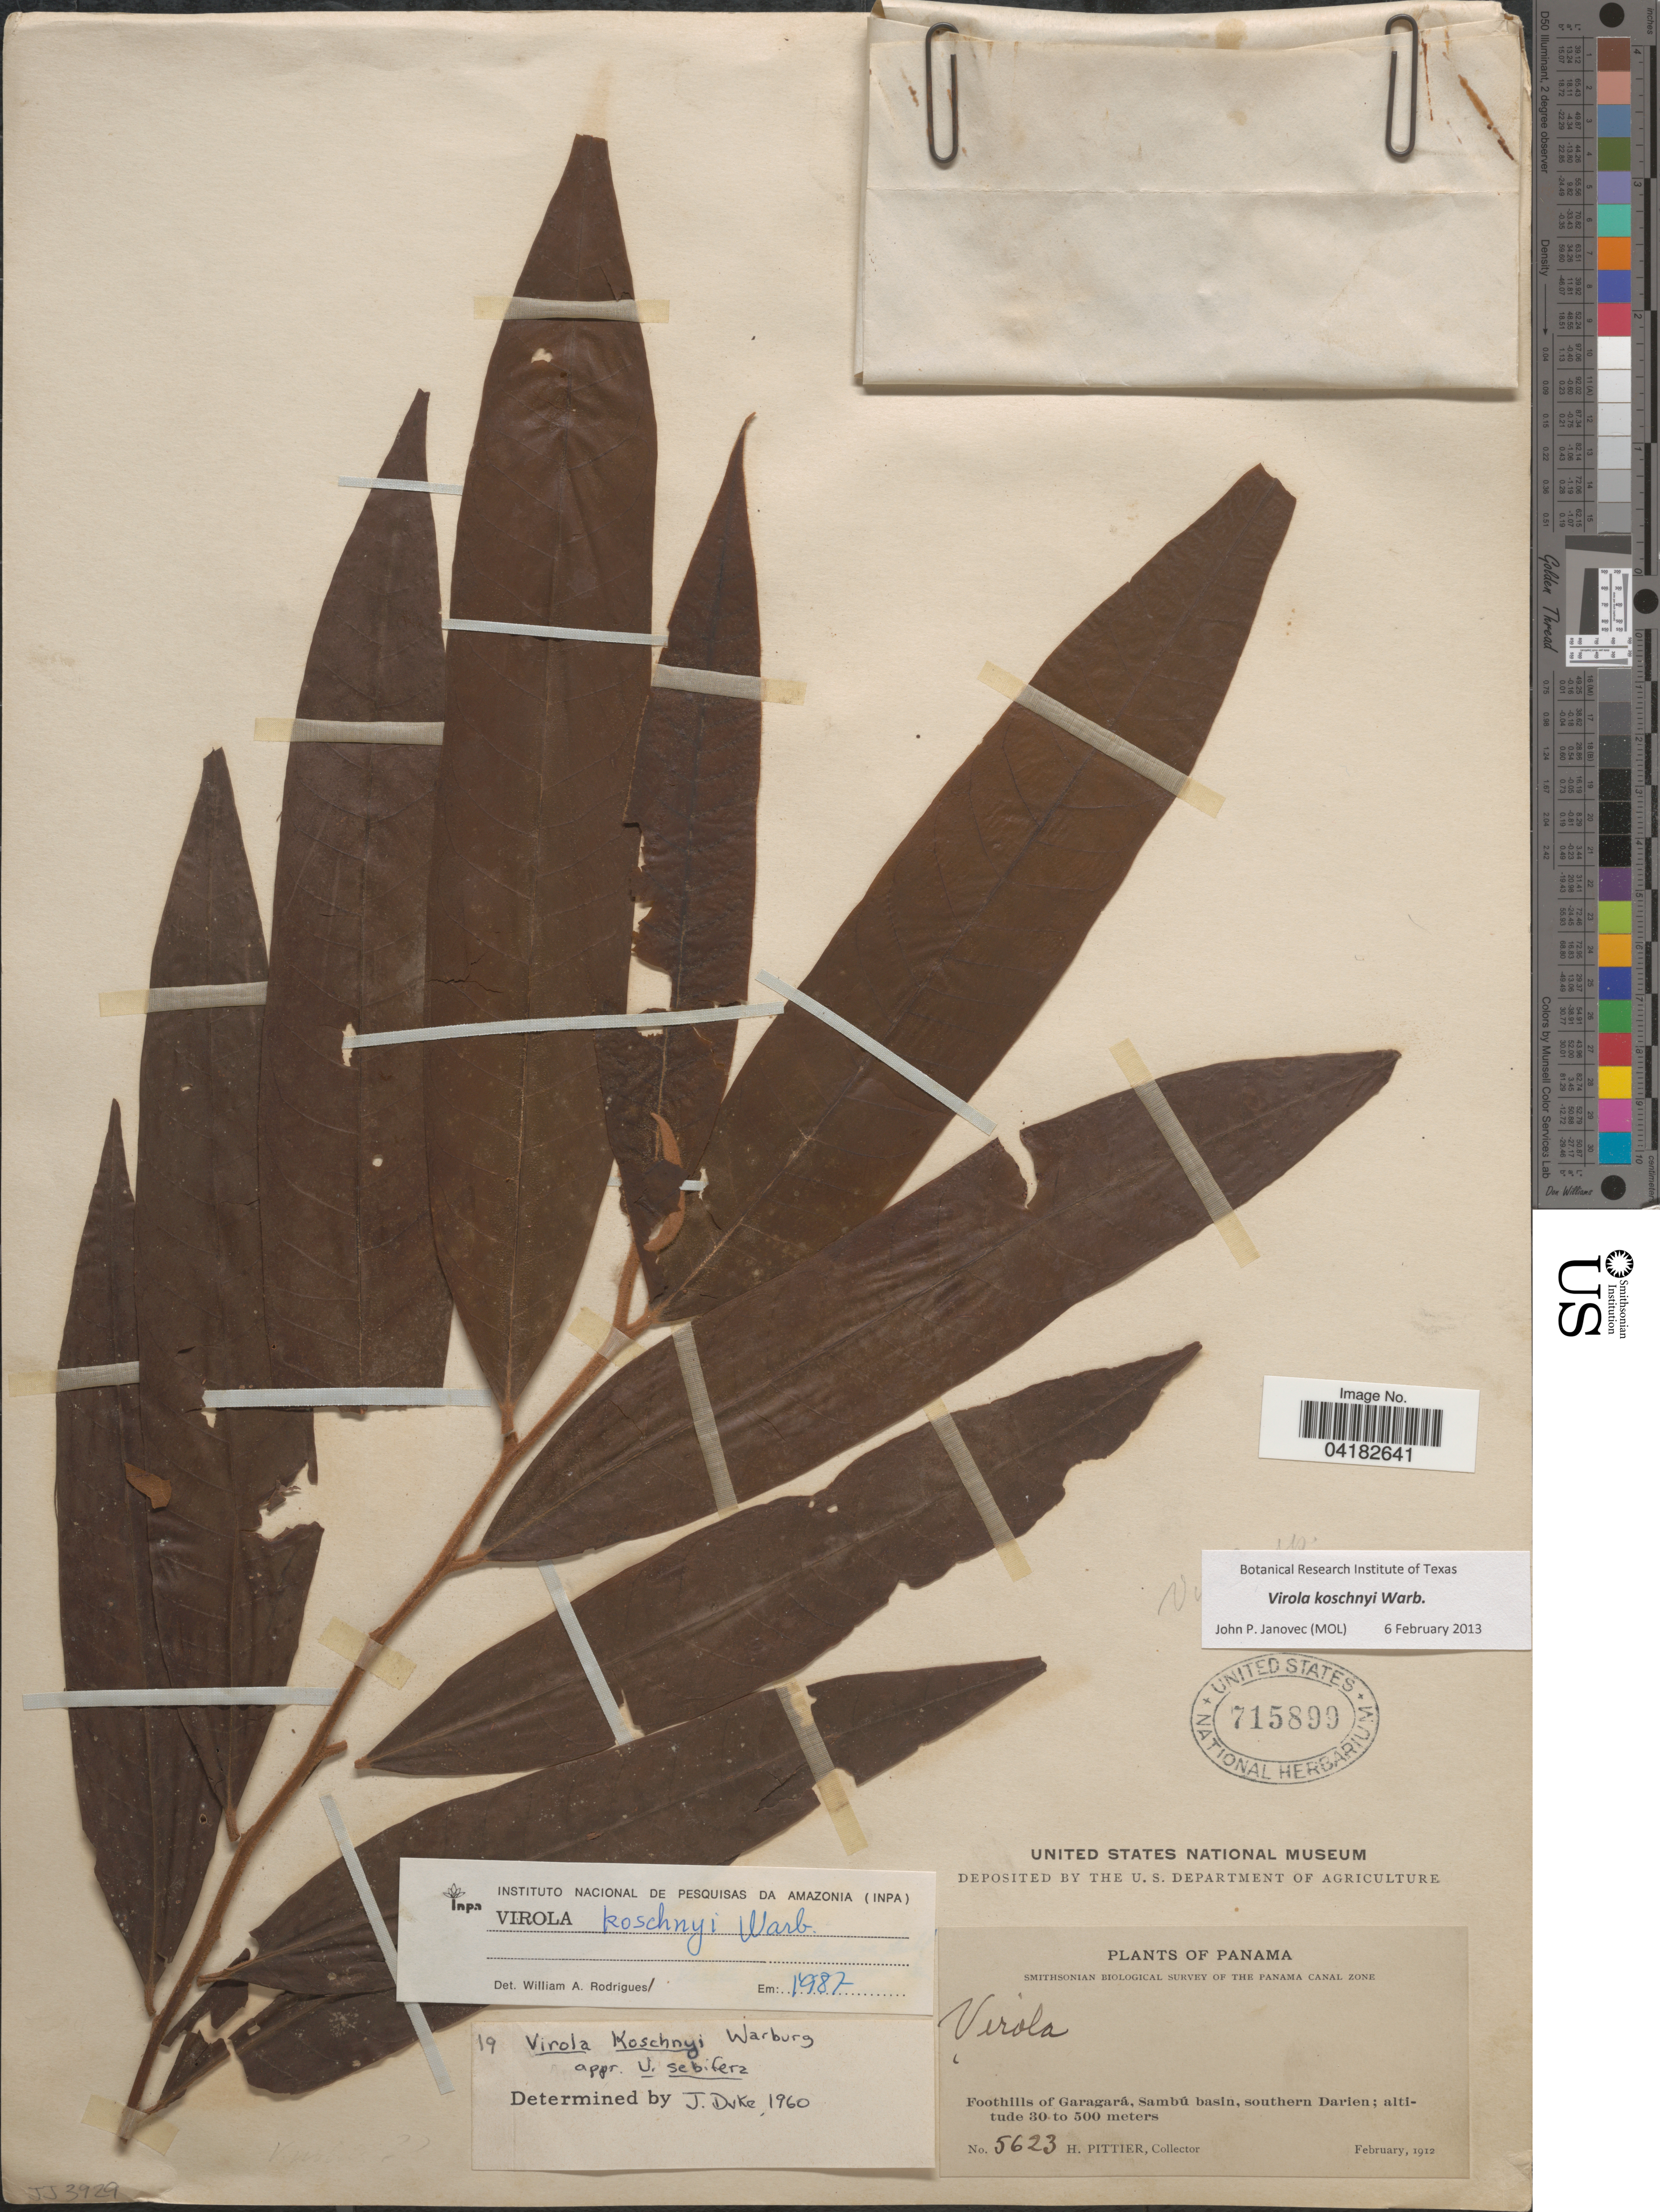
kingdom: Plantae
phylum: Tracheophyta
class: Magnoliopsida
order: Magnoliales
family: Myristicaceae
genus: Virola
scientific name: Virola koschnyi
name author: Warb.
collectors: H. F. Pittier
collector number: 5623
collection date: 1912-02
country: Panama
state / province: Darien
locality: Smithsonian Biological Survey of the Panama Canal Zone. Foothills of Garagará, Sambú basin, southern Darien.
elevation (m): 30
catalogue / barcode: US 715899